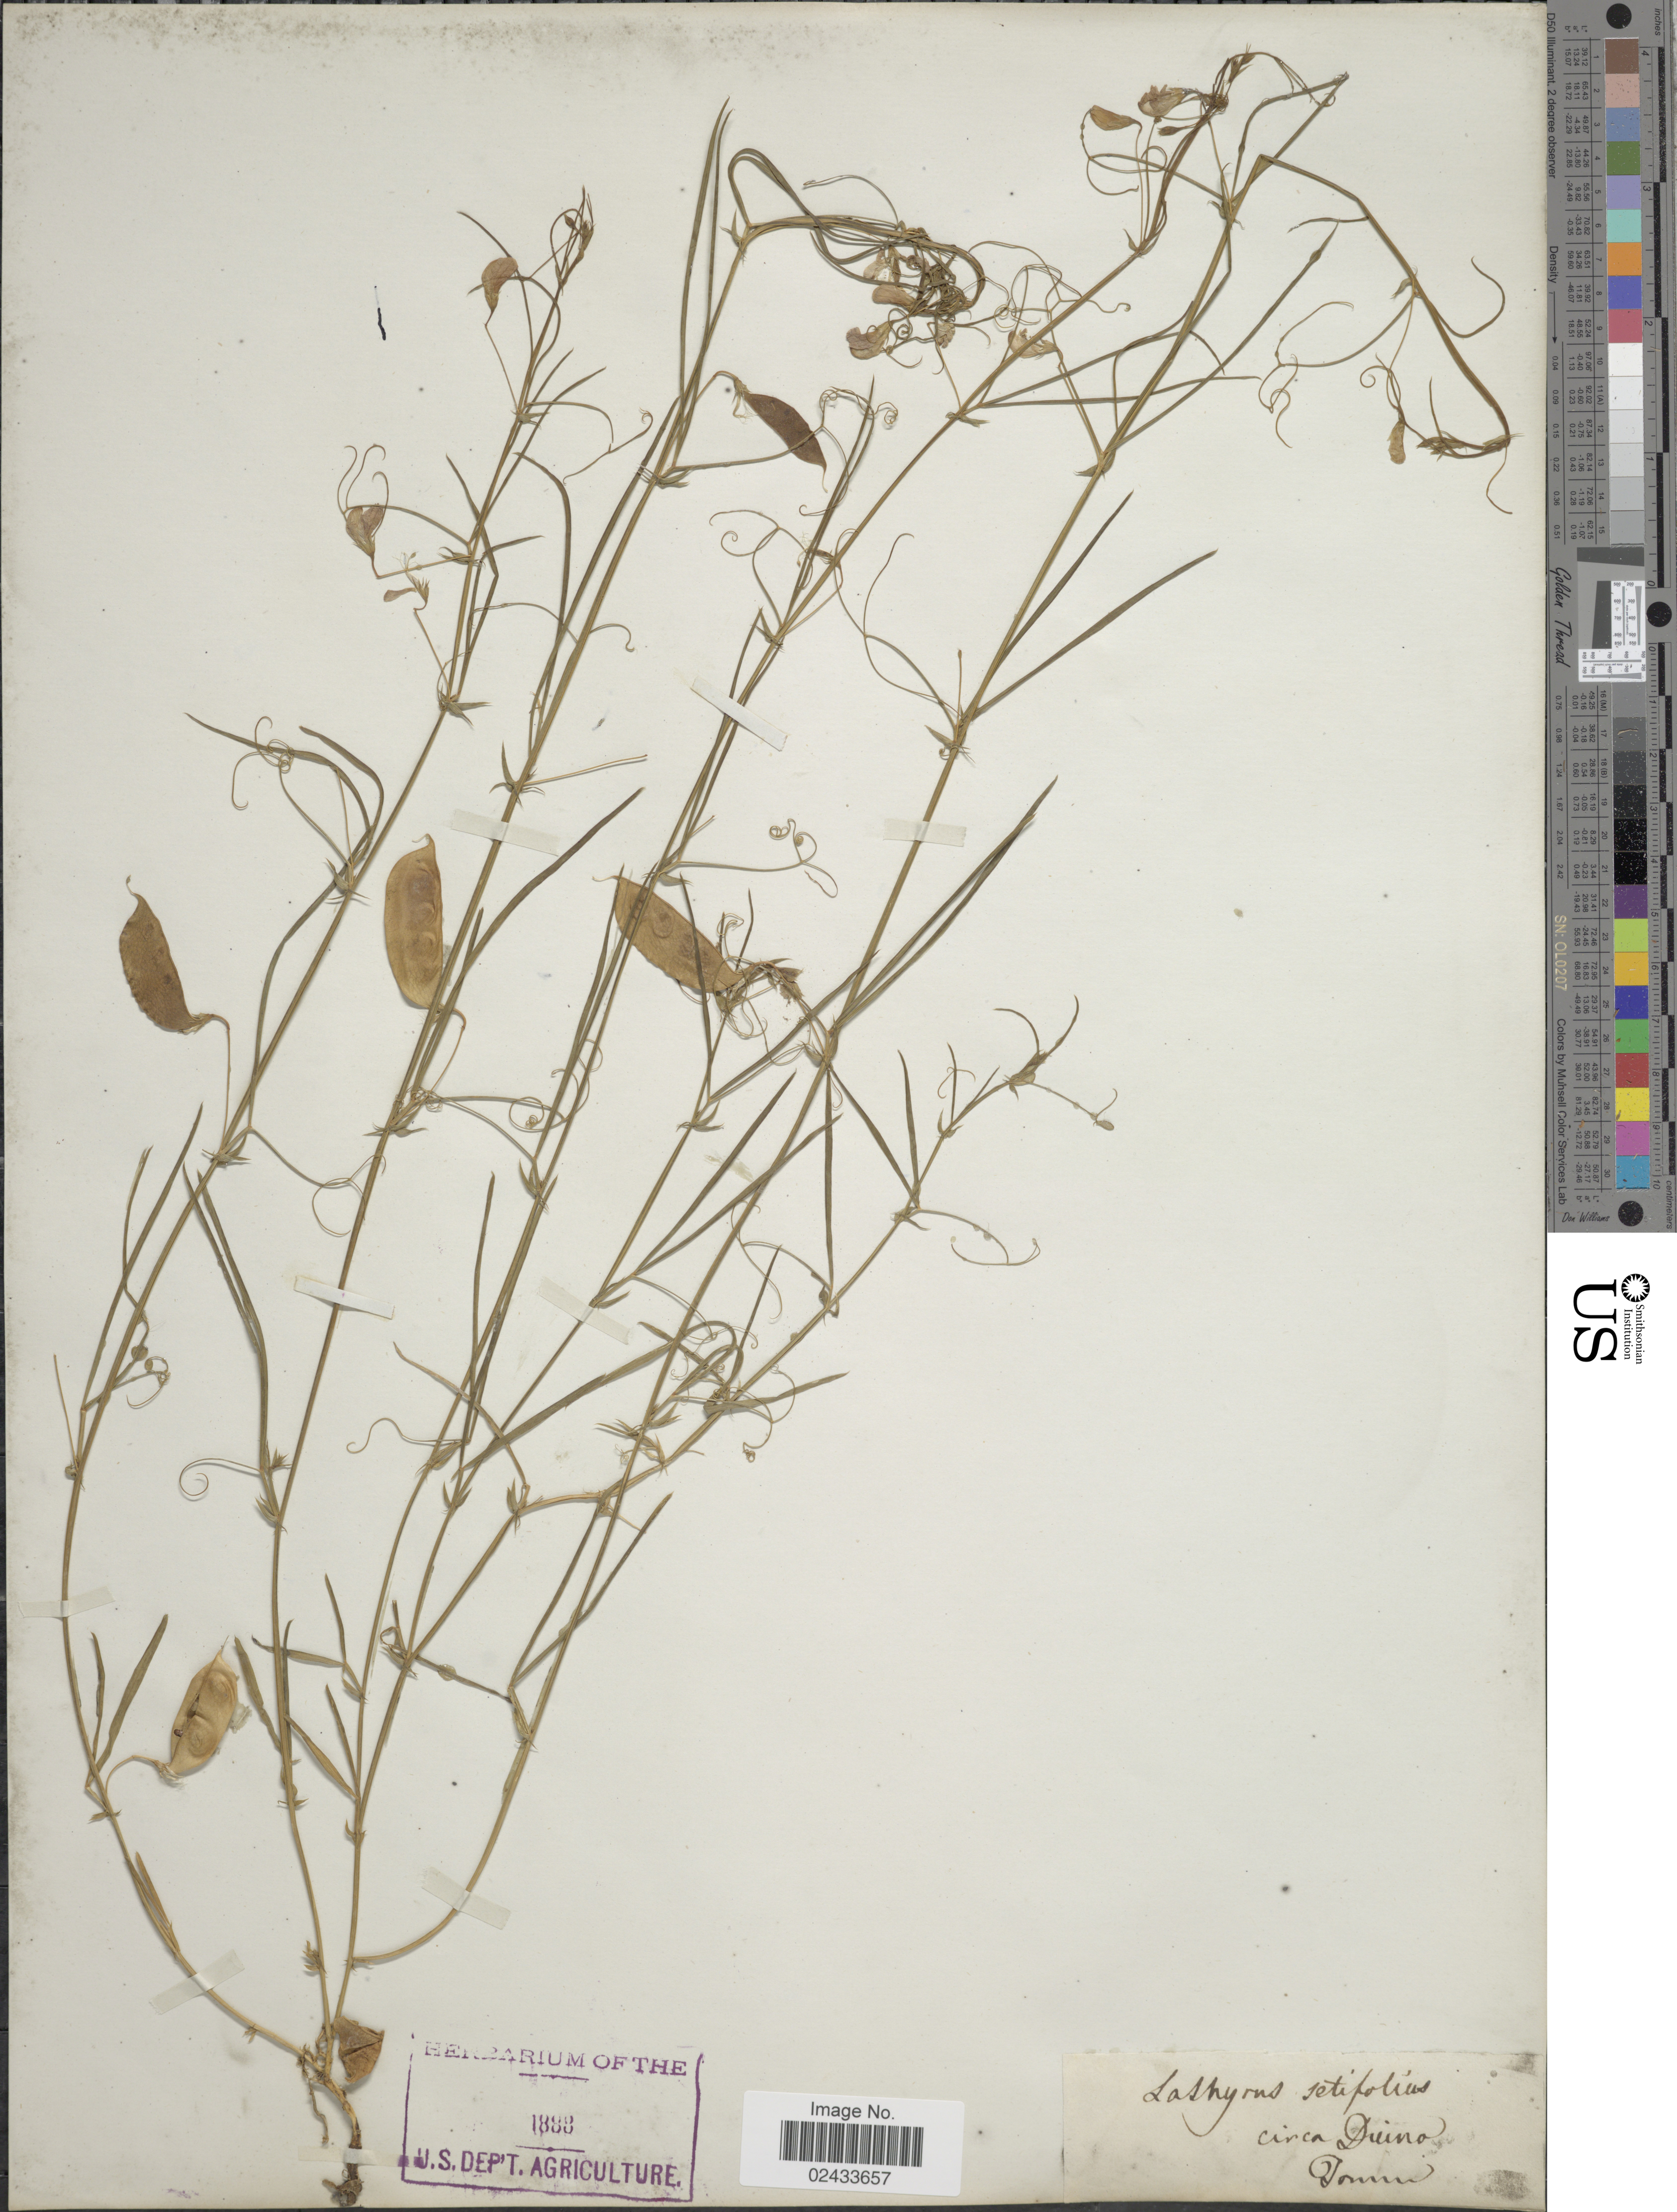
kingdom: Plantae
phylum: Tracheophyta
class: Magnoliopsida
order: Fabales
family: Fabaceae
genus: Lathyrus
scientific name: Lathyrus setifolius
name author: L.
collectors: Tommasini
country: Italy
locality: Circa Duino